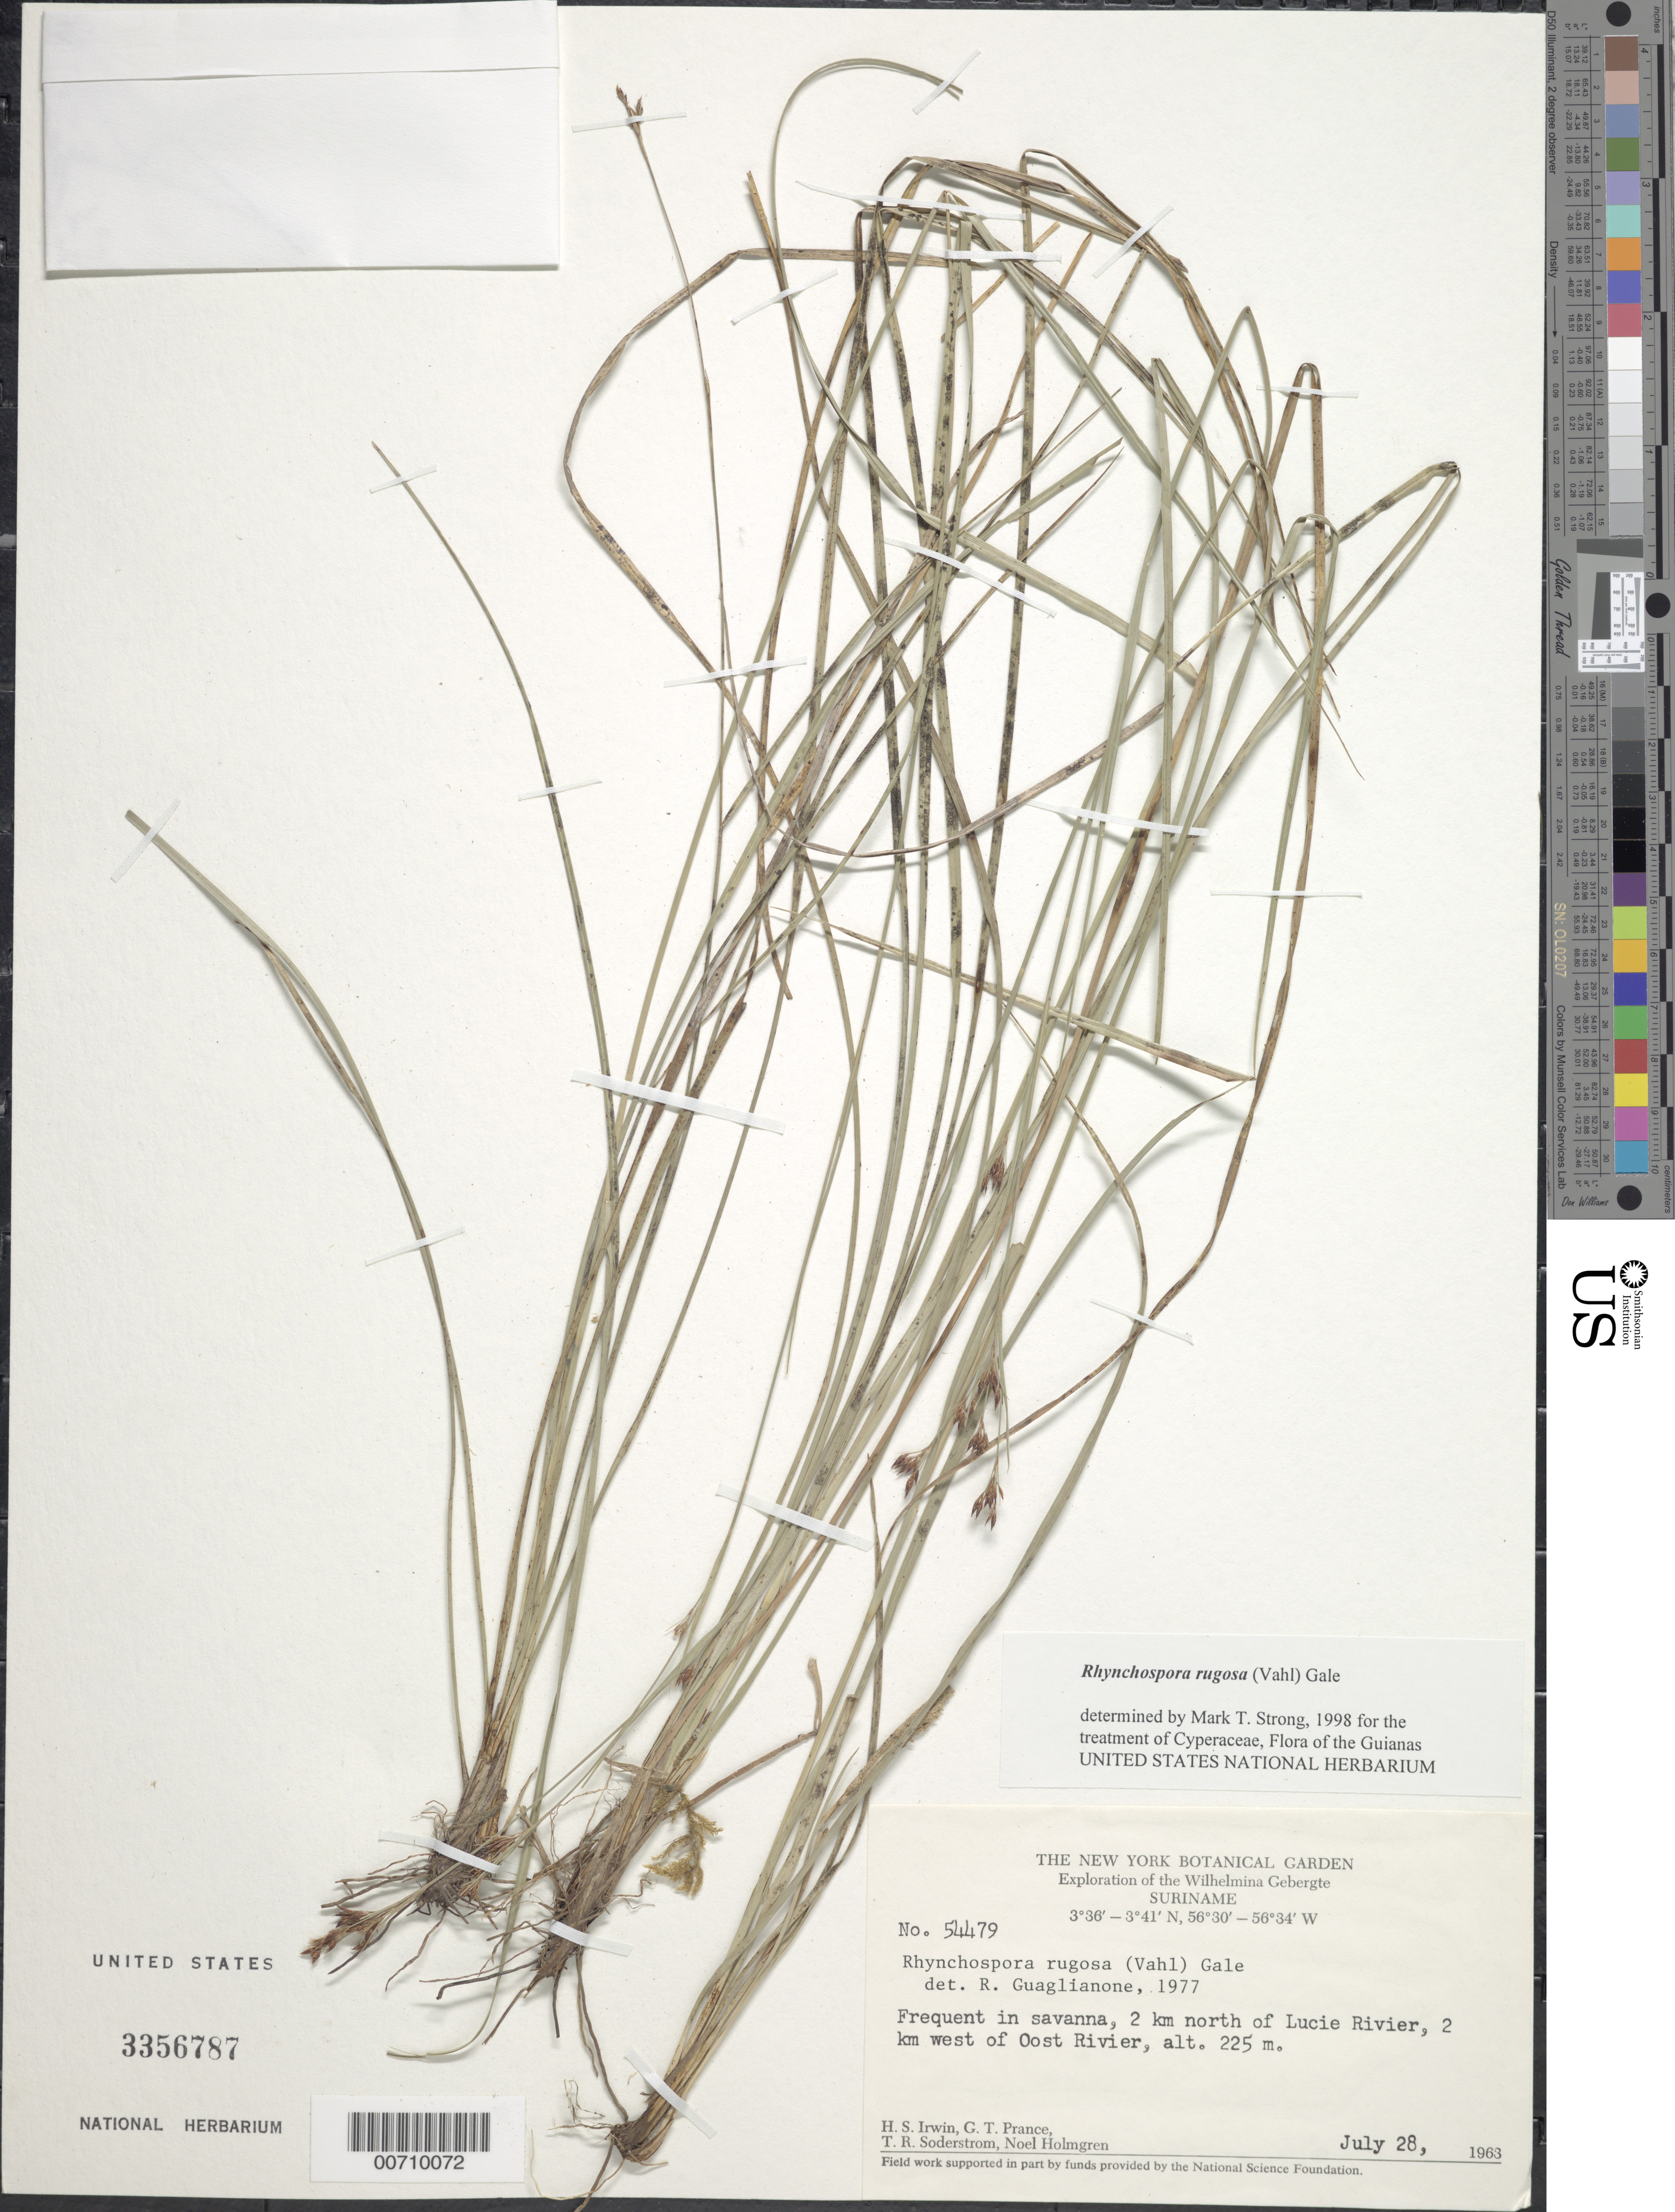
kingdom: Plantae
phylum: Tracheophyta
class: Liliopsida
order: Poales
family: Cyperaceae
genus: Rhynchospora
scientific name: Rhynchospora rugosa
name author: (Vahl) Gale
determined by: Strong, M. T., (US), Smithsonian Institution - National Museum of Natural History (UNITED STATES)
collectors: H. Irwin, G. T. Prance, T. R. Soderstrom & N. H. Holmgren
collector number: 54479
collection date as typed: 28-Jul-63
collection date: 1963-07-28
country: Suriname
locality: Lucie R. 2 mi north of, 2 km W of Oost R.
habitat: Savanna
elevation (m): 225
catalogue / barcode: US 3356787